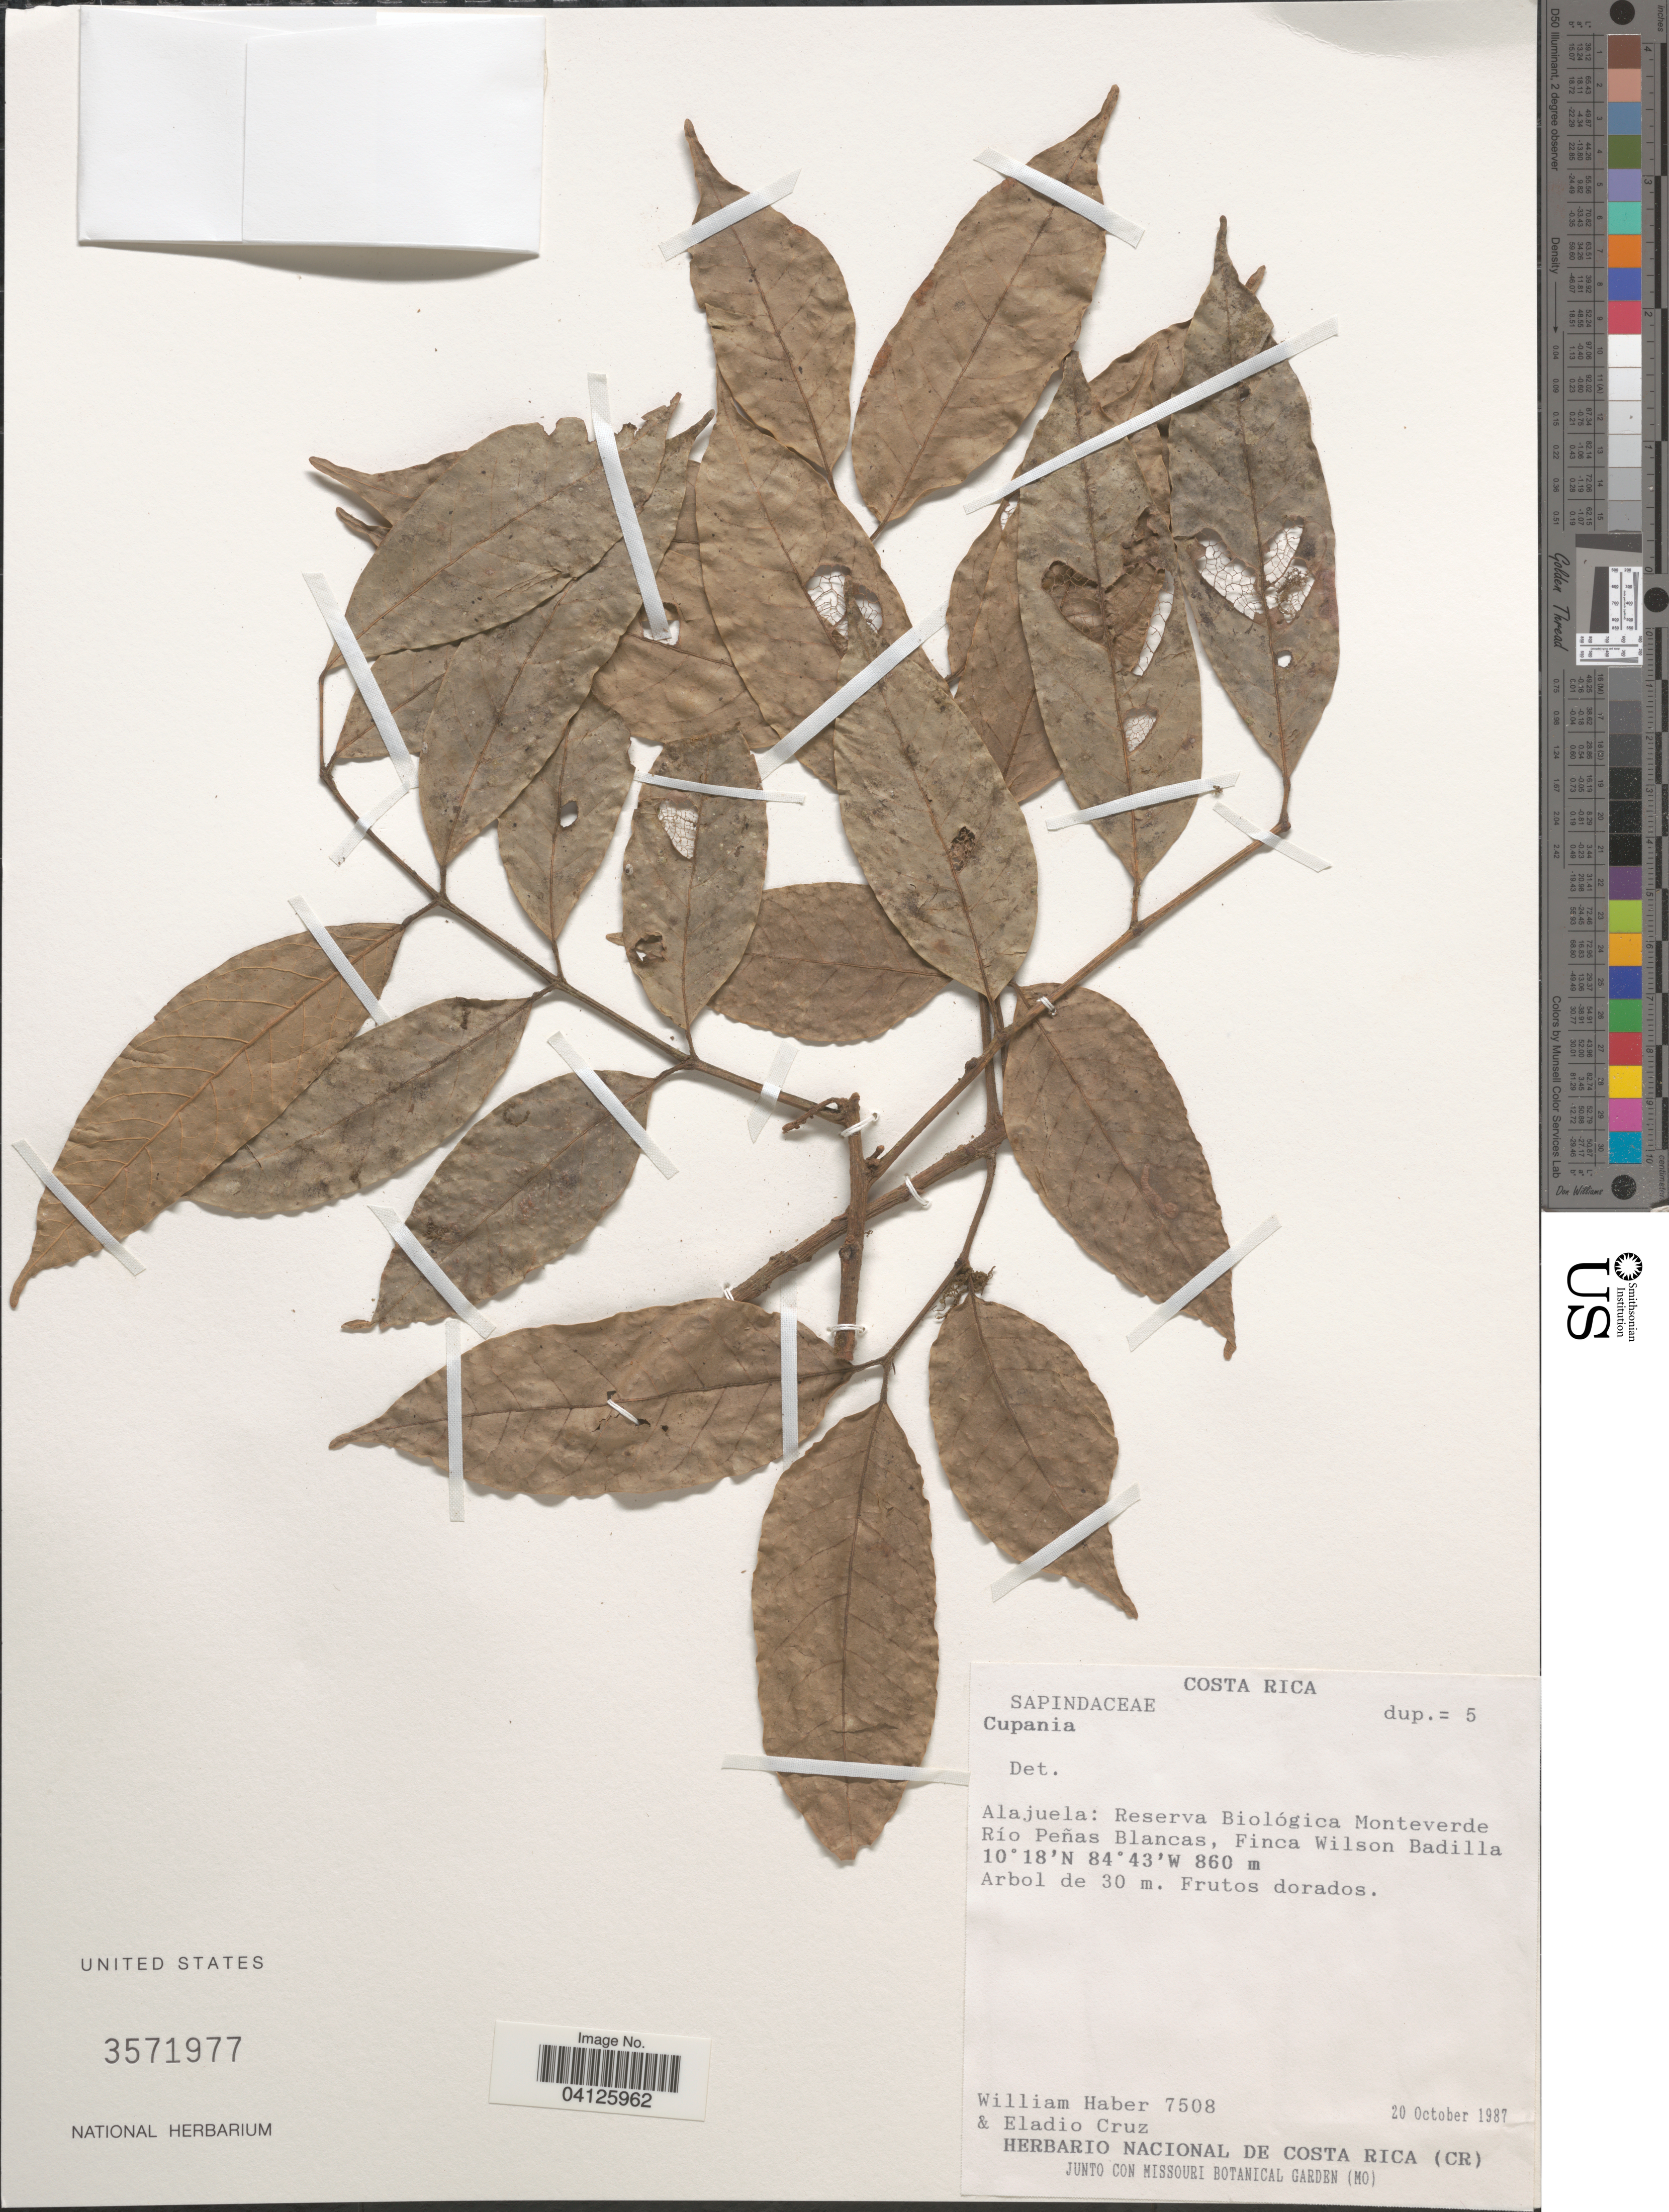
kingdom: Plantae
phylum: Tracheophyta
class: Magnoliopsida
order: Sapindales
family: Burseraceae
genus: Protium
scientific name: Protium sp.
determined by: Acevedo-Rodriguez, P., (US), Smithsonian Institution - National Museum of Natural History (UNITED STATES)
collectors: W. Haber & E. Cruz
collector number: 7508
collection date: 1987-10-20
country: Costa Rica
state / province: Alajuela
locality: Reserva Biológica Monteverde Río Peñas Blancas, Finca Wilson Badilla.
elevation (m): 860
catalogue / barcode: US 3571977